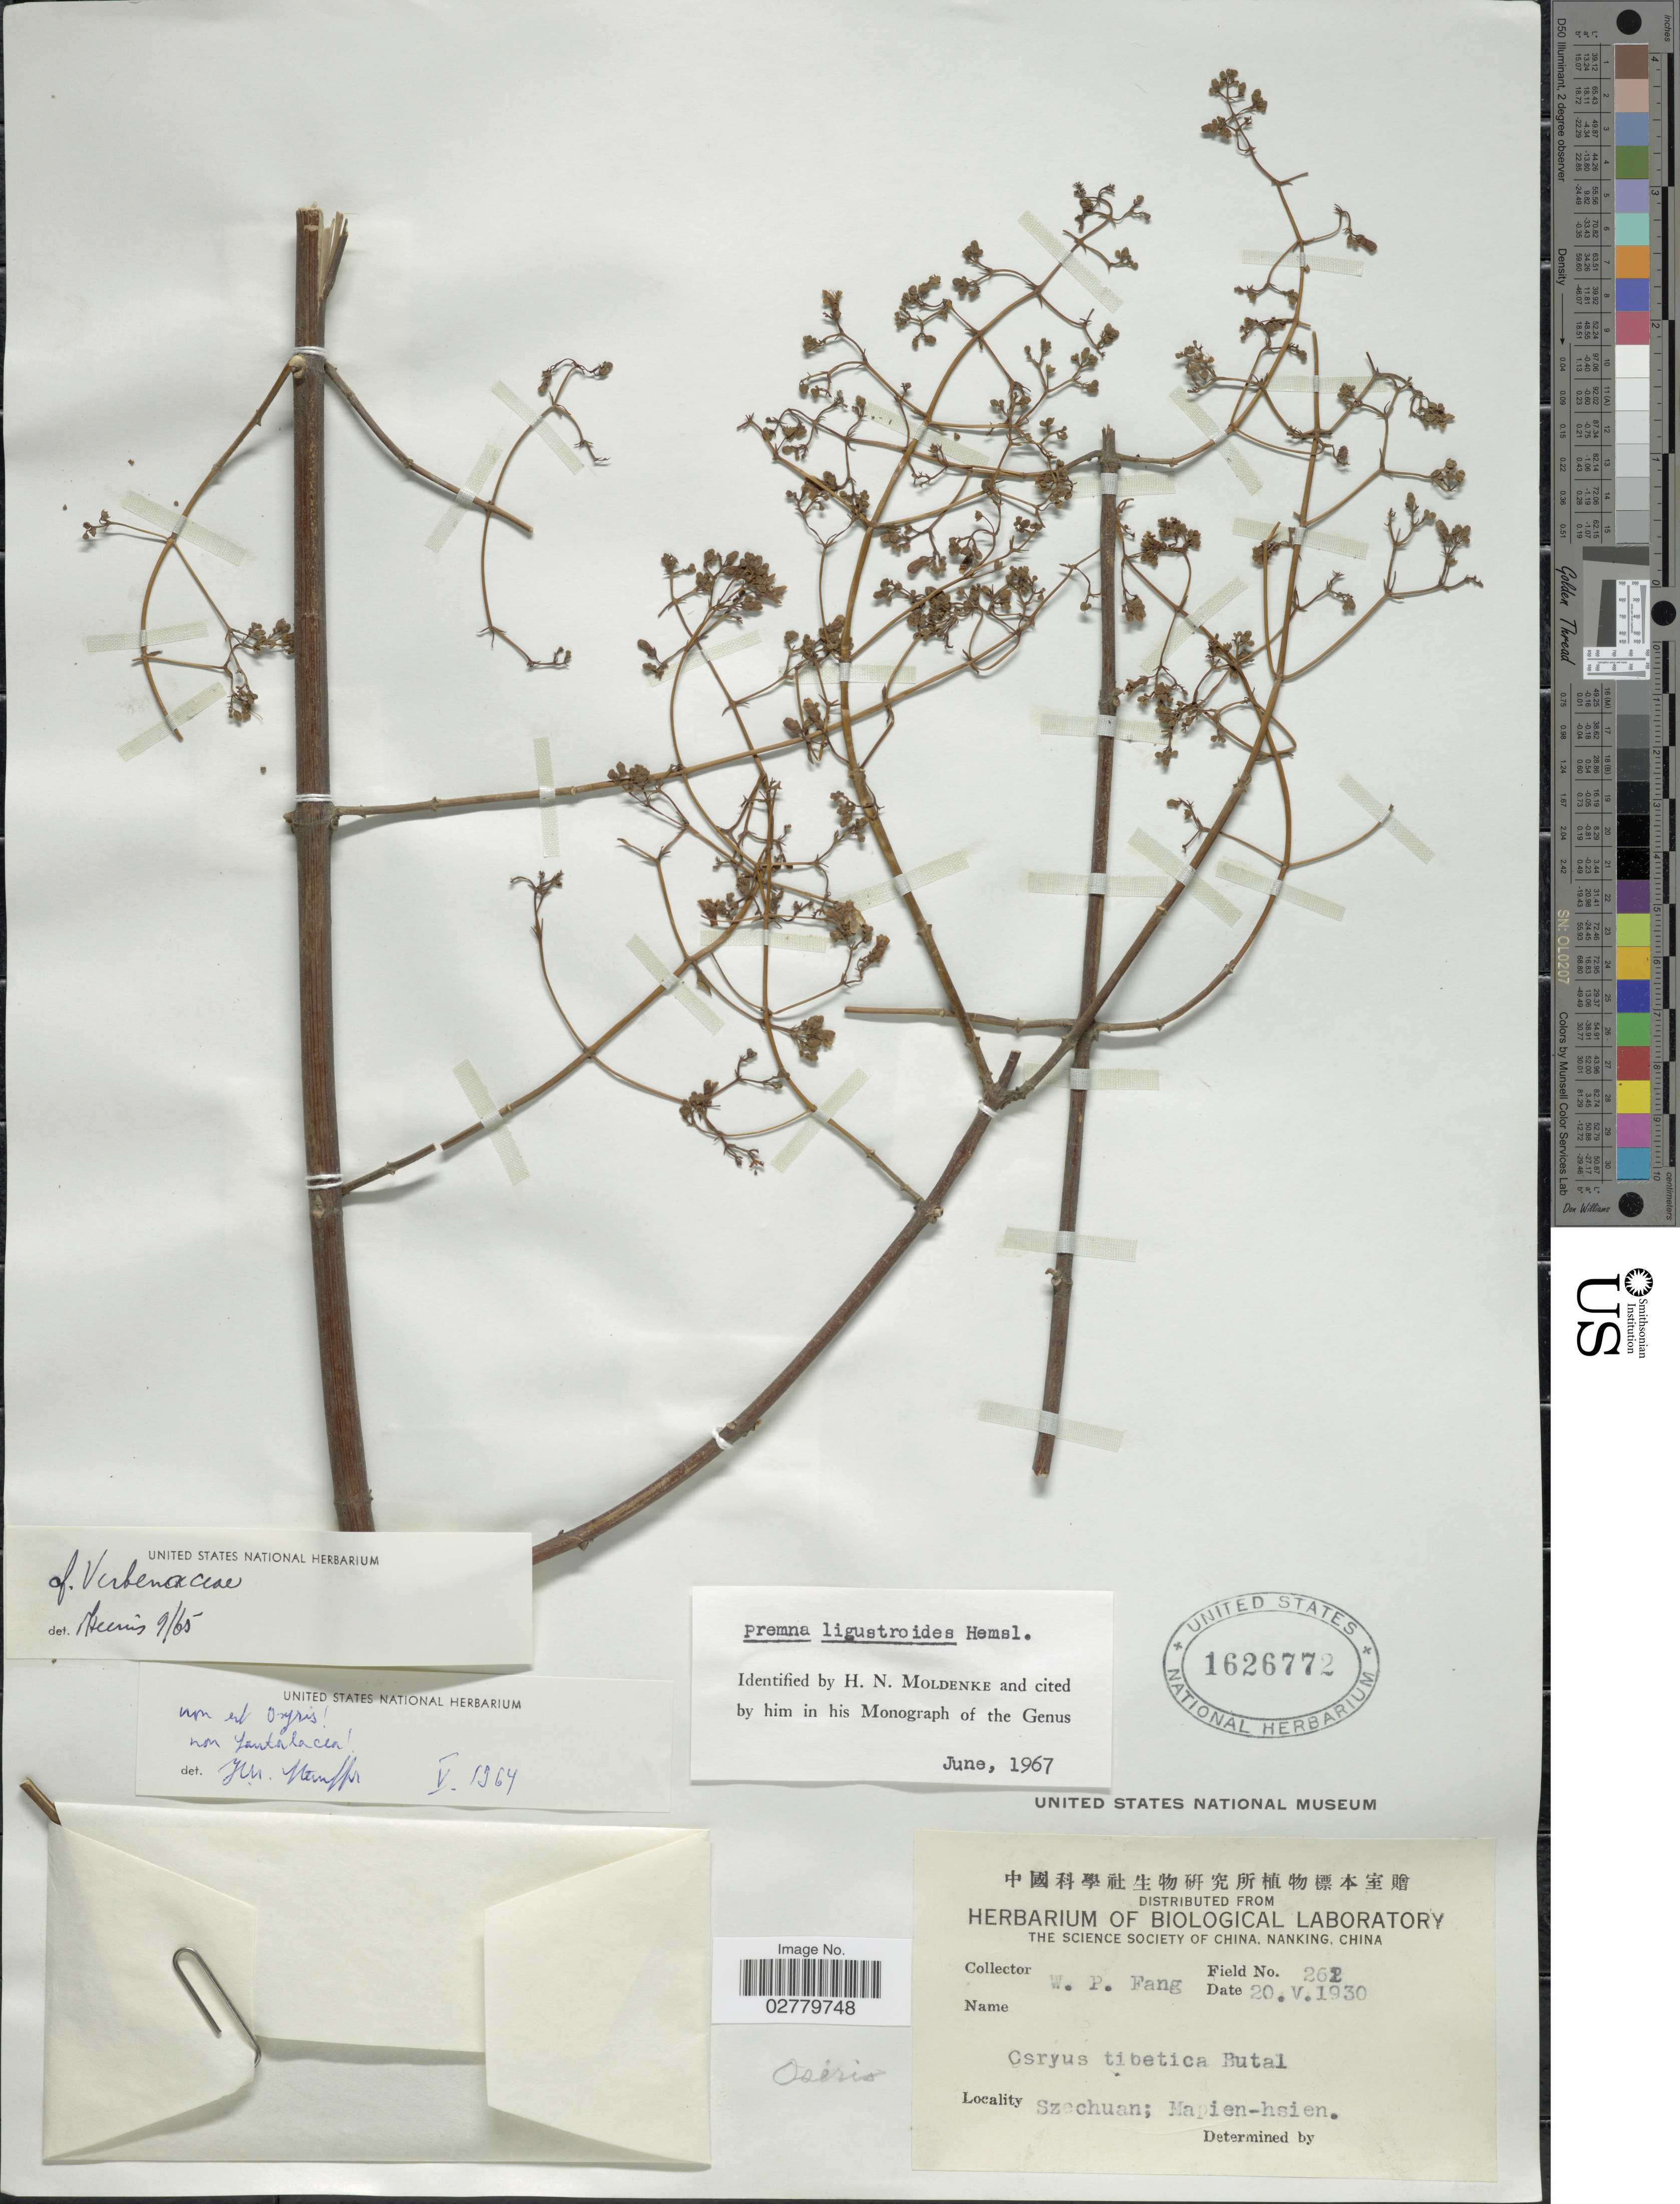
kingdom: Plantae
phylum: Tracheophyta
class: Magnoliopsida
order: Lamiales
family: Lamiaceae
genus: Premna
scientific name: Premna ligustroides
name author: Hemsl.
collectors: W. P. Fang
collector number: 261*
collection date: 1930-05-20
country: China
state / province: Sichuan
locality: Szechuan; Mapien-hsien.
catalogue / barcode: US 1626772